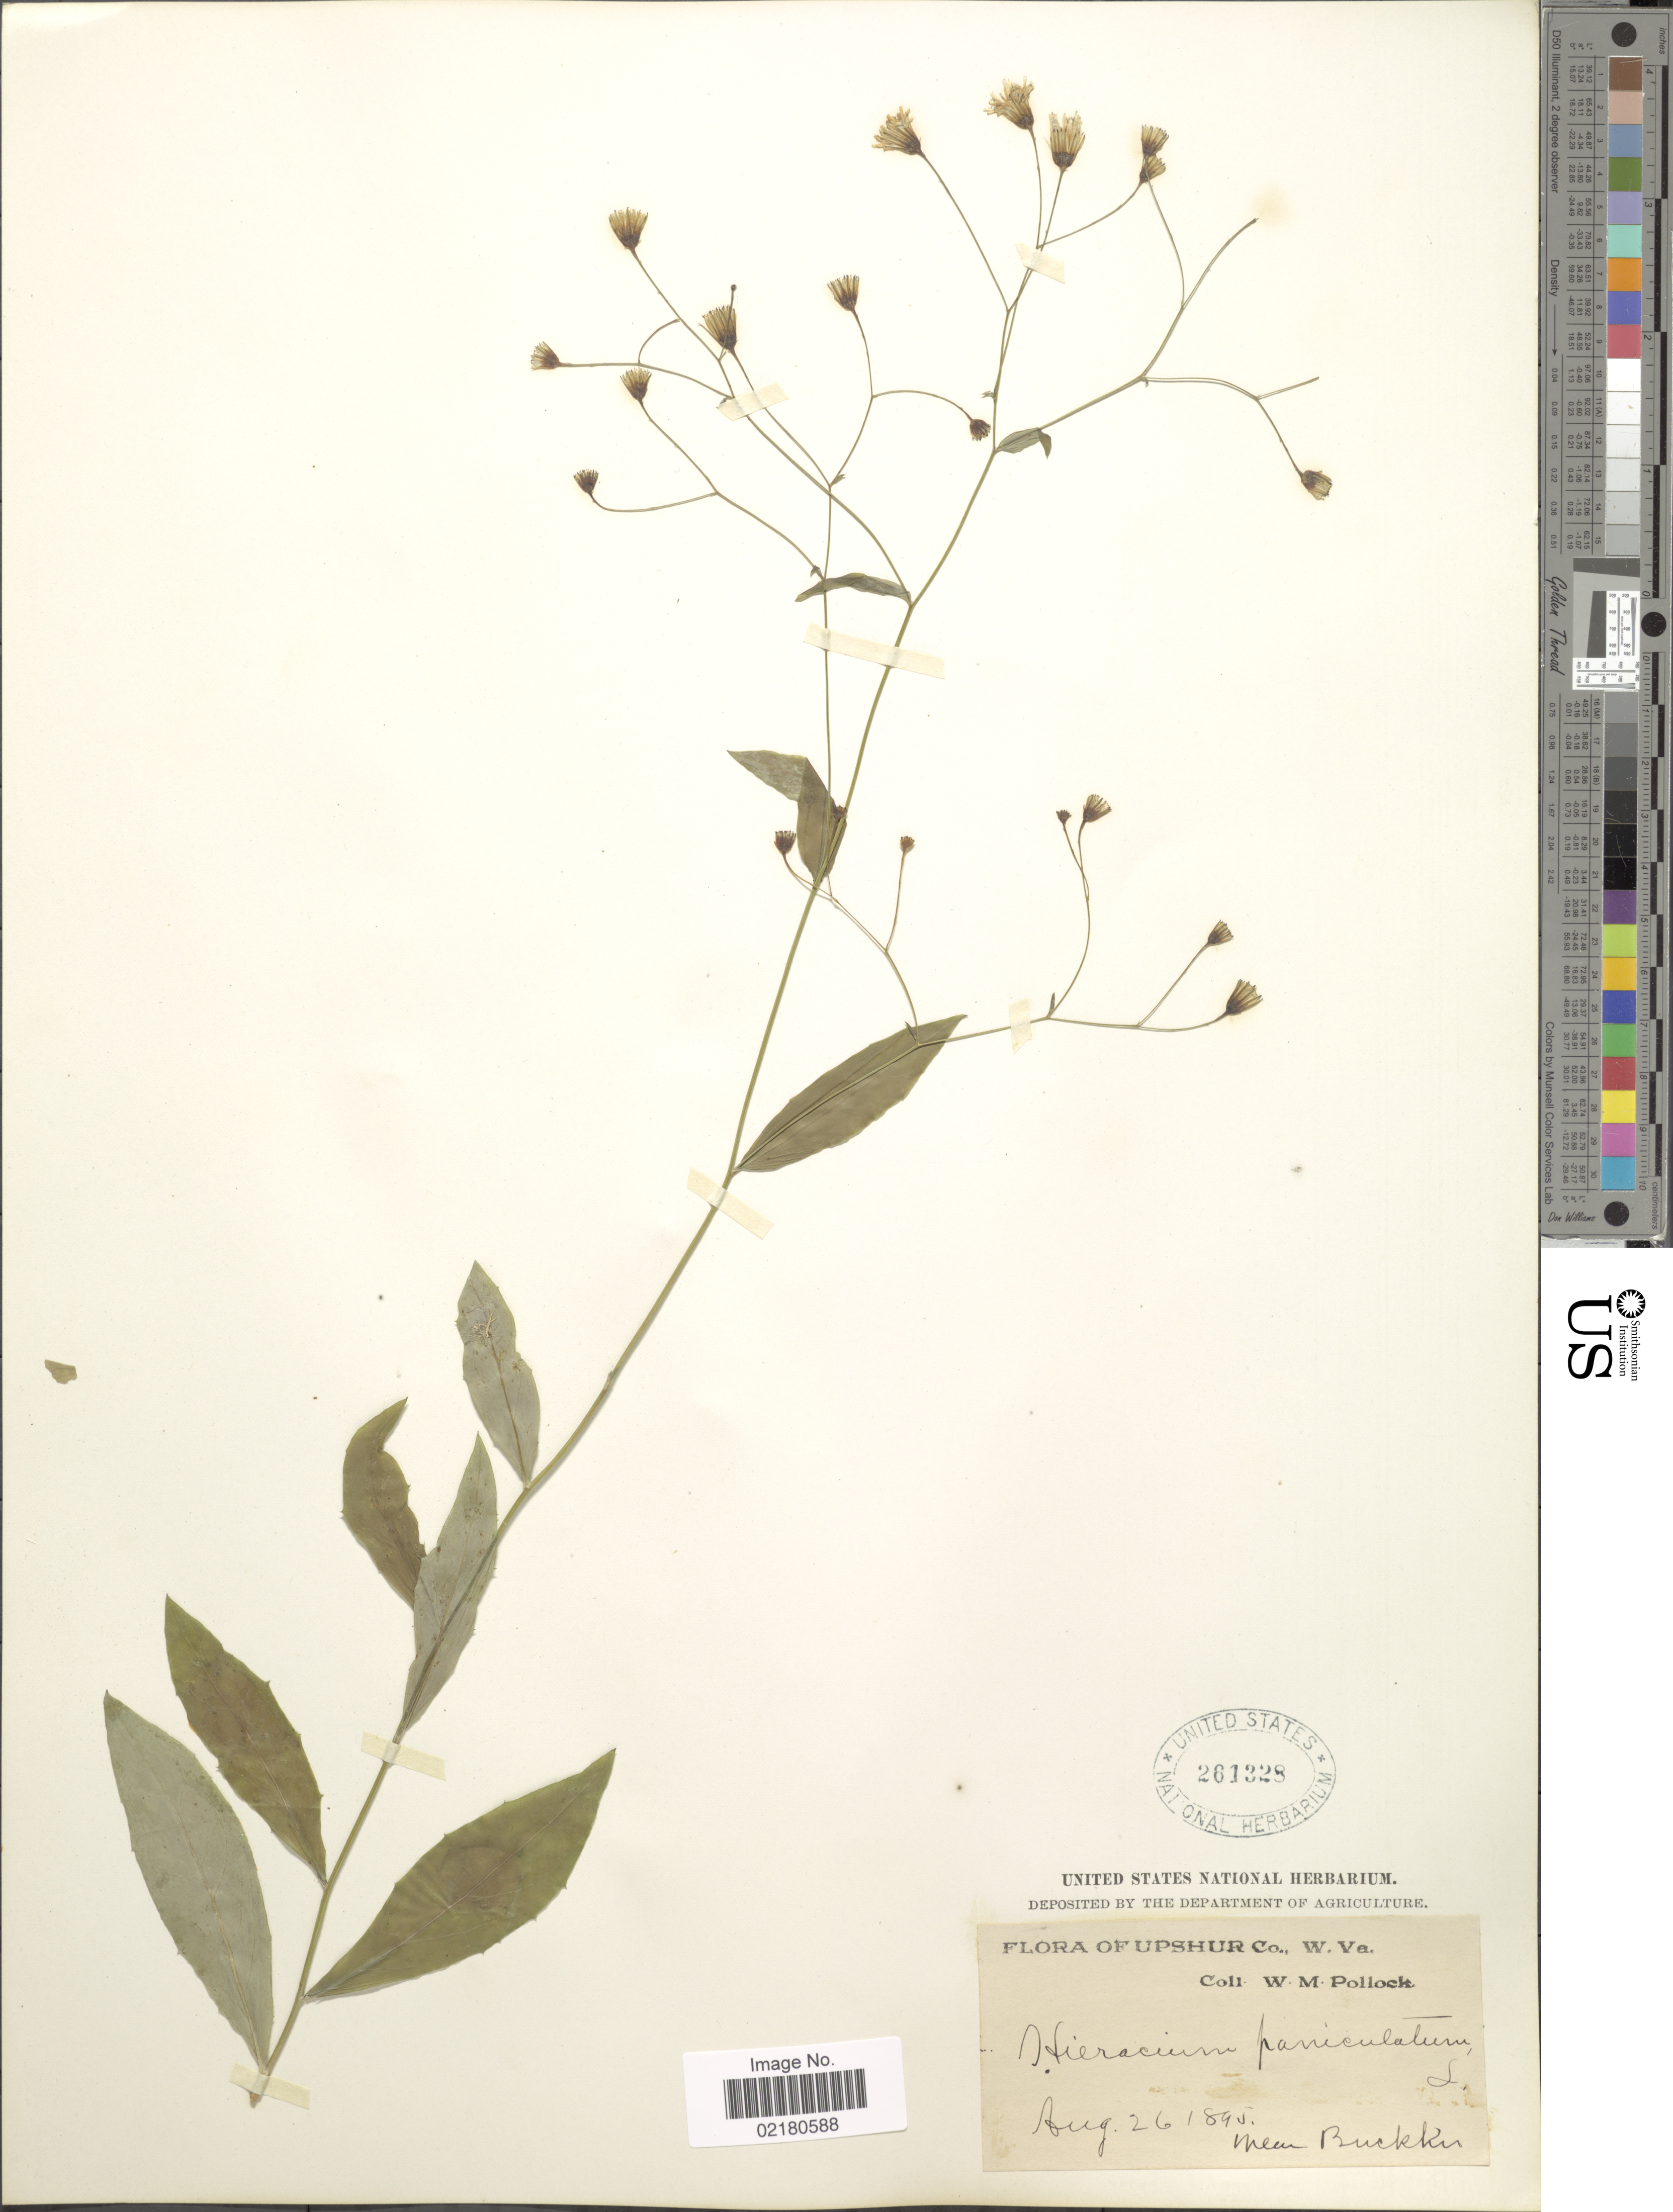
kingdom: Plantae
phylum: Tracheophyta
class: Magnoliopsida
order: Asterales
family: Asteraceae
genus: Hieracium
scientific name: Hieracium paniculatum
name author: L.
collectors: W. M. Pollock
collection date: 1895-08-26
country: United States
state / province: West Virginia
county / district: Upshur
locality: Near Buckh'n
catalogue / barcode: US 261328